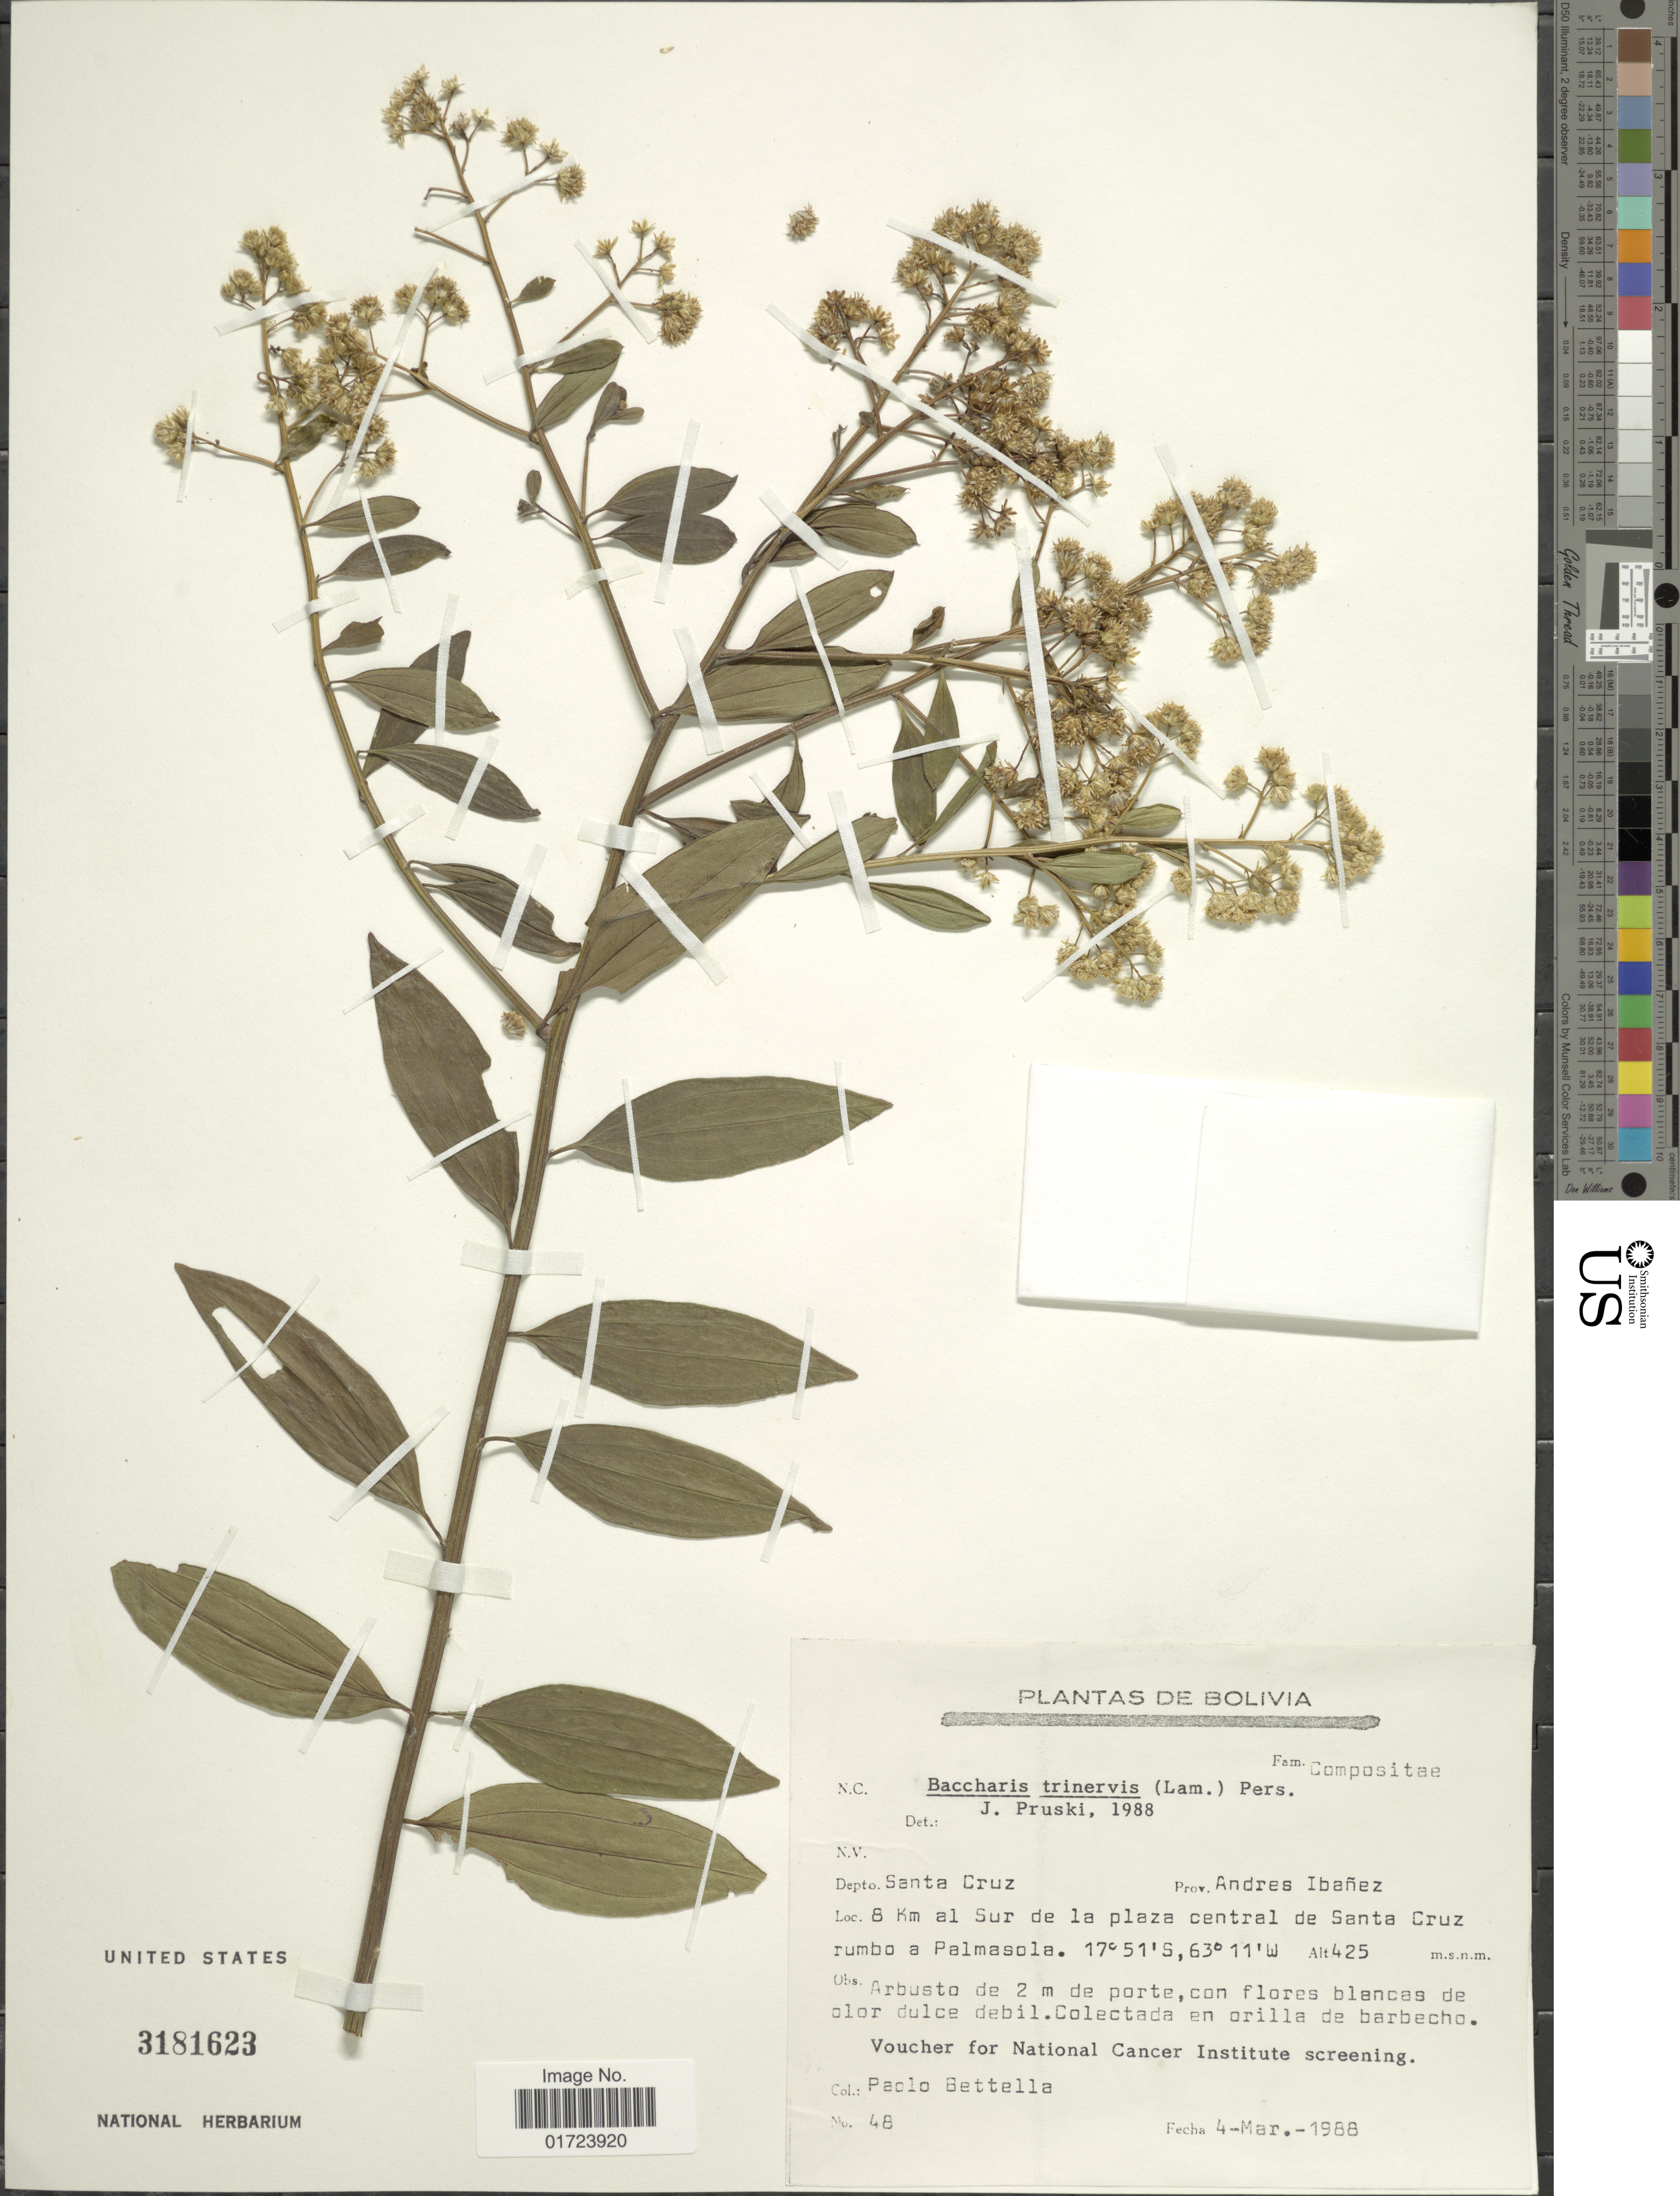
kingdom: Plantae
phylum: Tracheophyta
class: Magnoliopsida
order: Asterales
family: Asteraceae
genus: Baccharis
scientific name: Baccharis trinervis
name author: (Lam.) Pers.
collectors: P. Bettella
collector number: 48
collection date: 1988-03-04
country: Bolivia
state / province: Santa Cruz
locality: Dept. Santa Cruz. Prov. Andres Ibanez. 8 km al Sur de la plaza central de Santa Cruz rumbo a Palmasola.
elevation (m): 425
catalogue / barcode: US 3181623